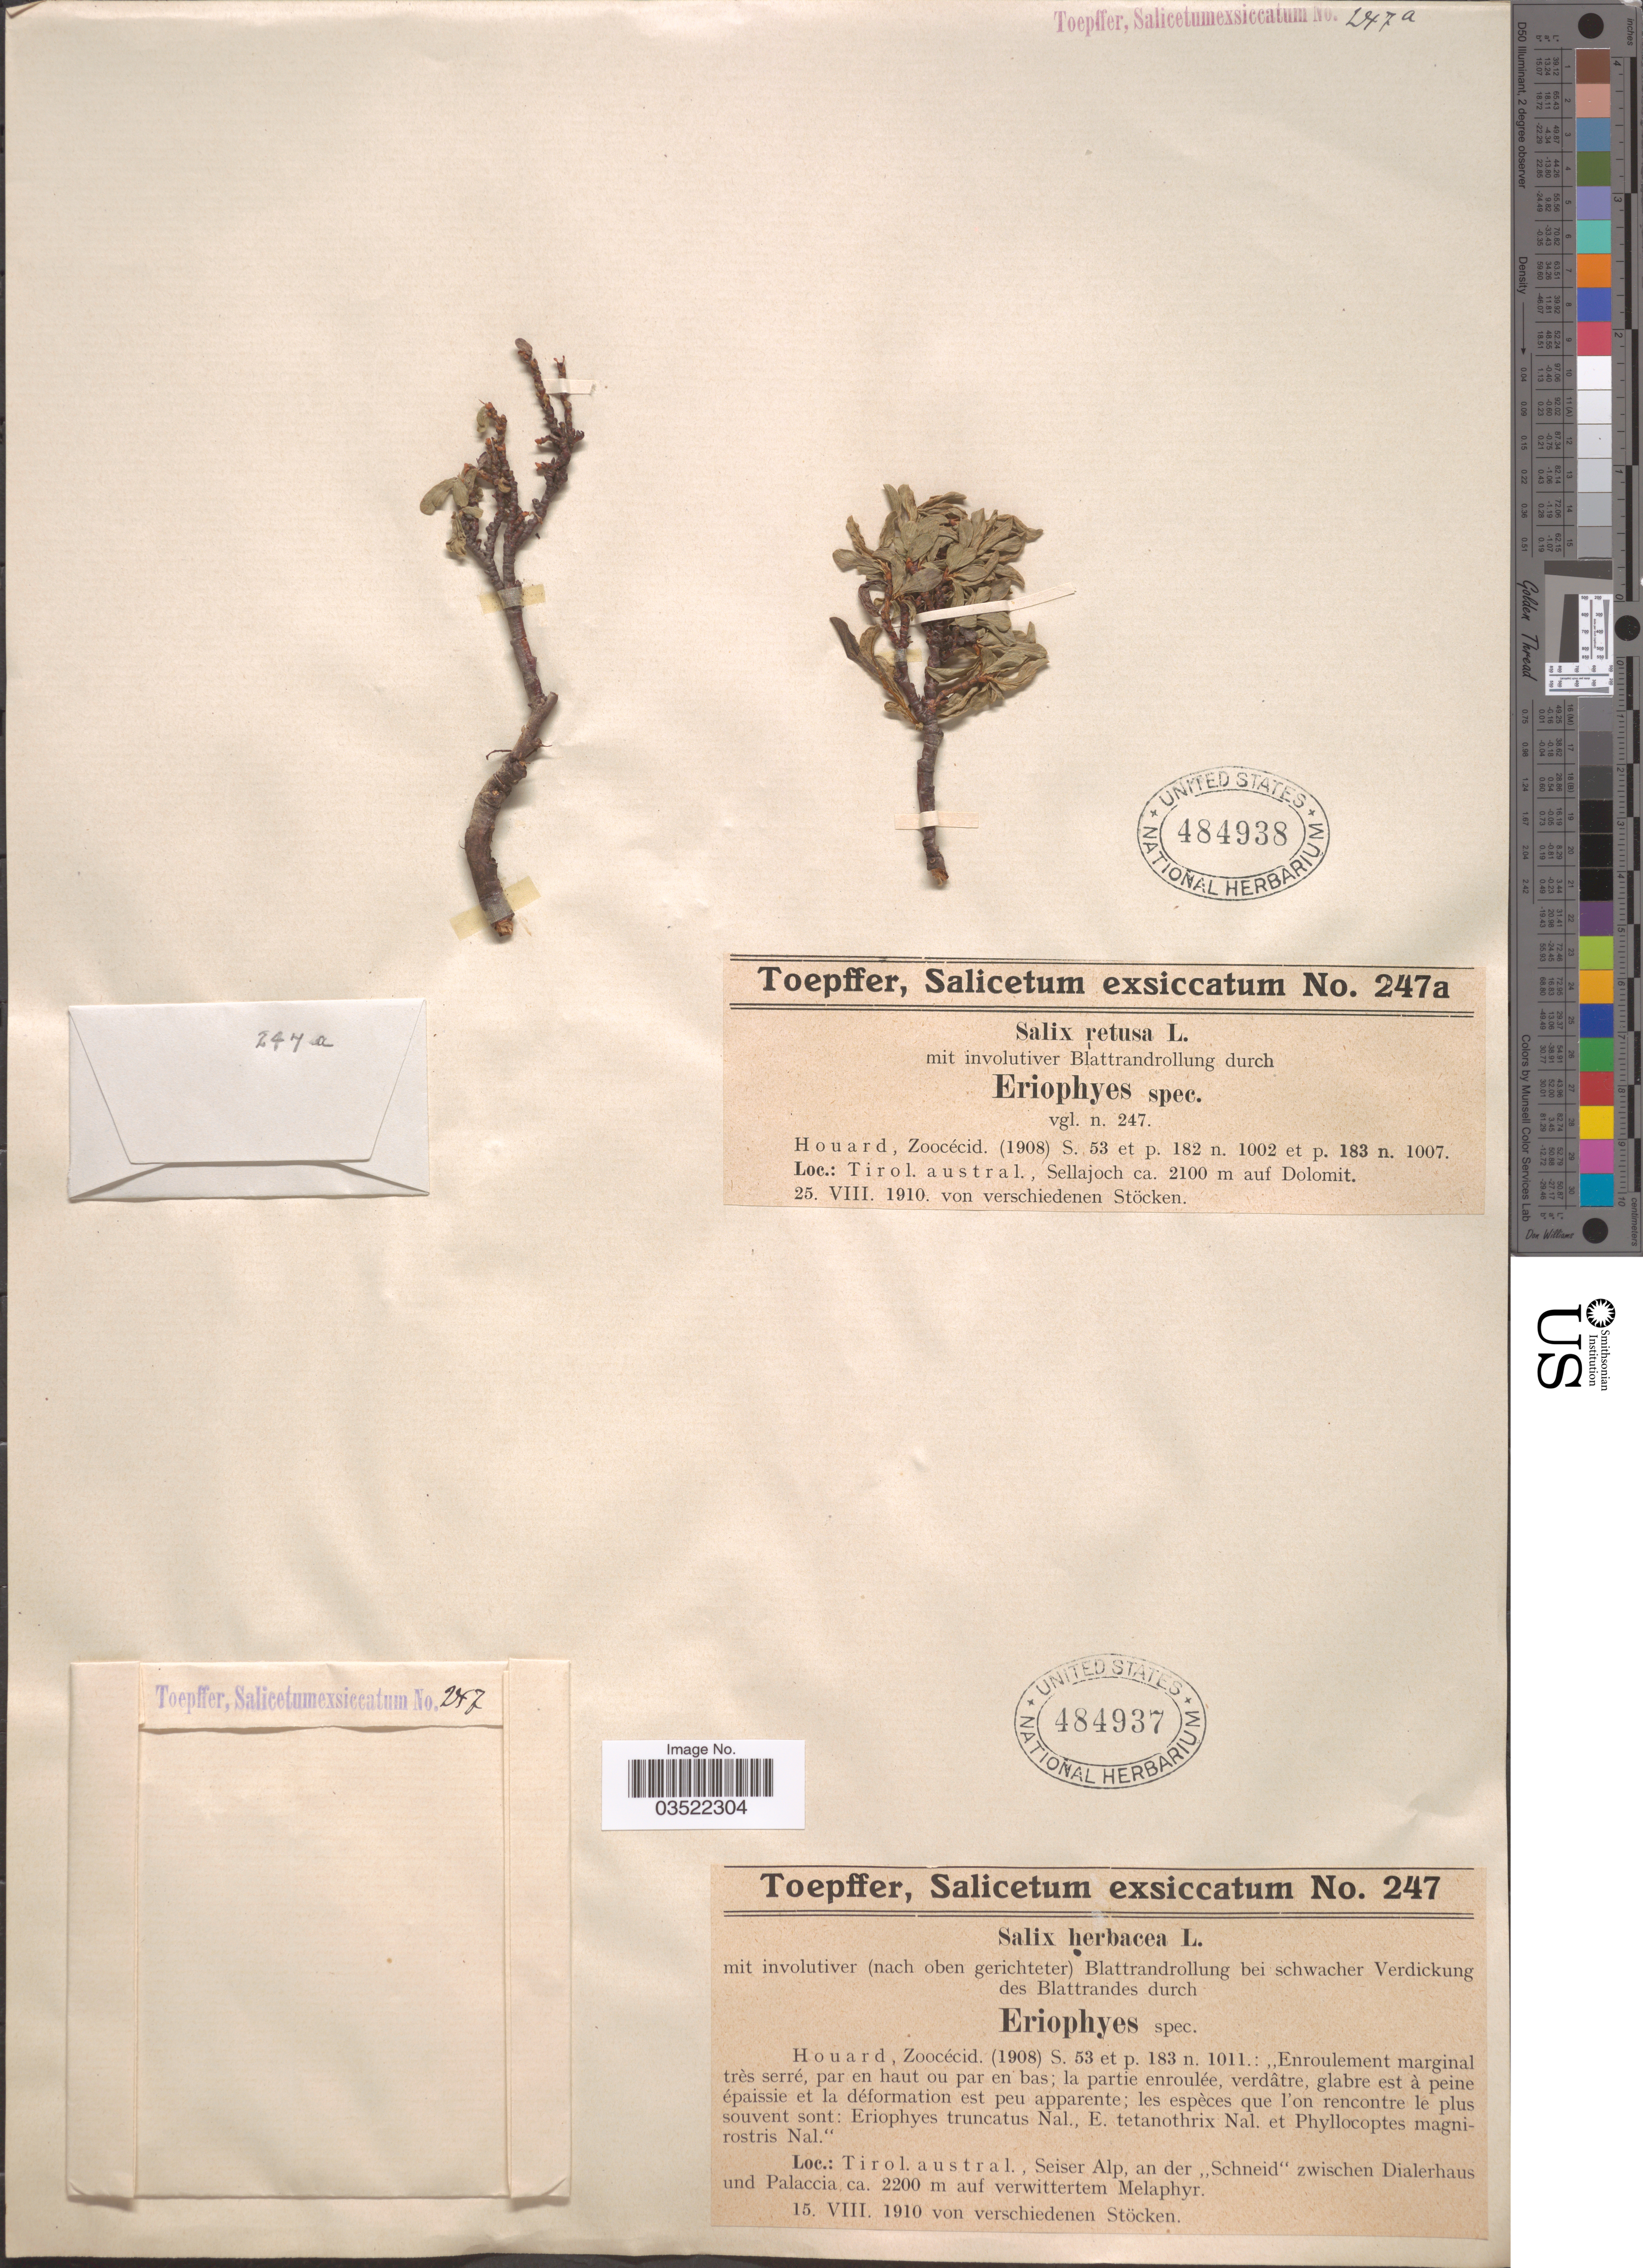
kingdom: Plantae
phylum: Tracheophyta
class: Magnoliopsida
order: Malpighiales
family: Salicaceae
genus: Salix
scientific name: Salix herbacea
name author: L.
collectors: A. Toepffer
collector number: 247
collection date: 1910-08-15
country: Austria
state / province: Styria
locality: Tirol. austral., Seiser Alp, an der "Schneid" zwischen Dialerhaus und Palaccia, auf verwittertem Melaphyr.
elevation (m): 2200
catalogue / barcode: US 484937-2